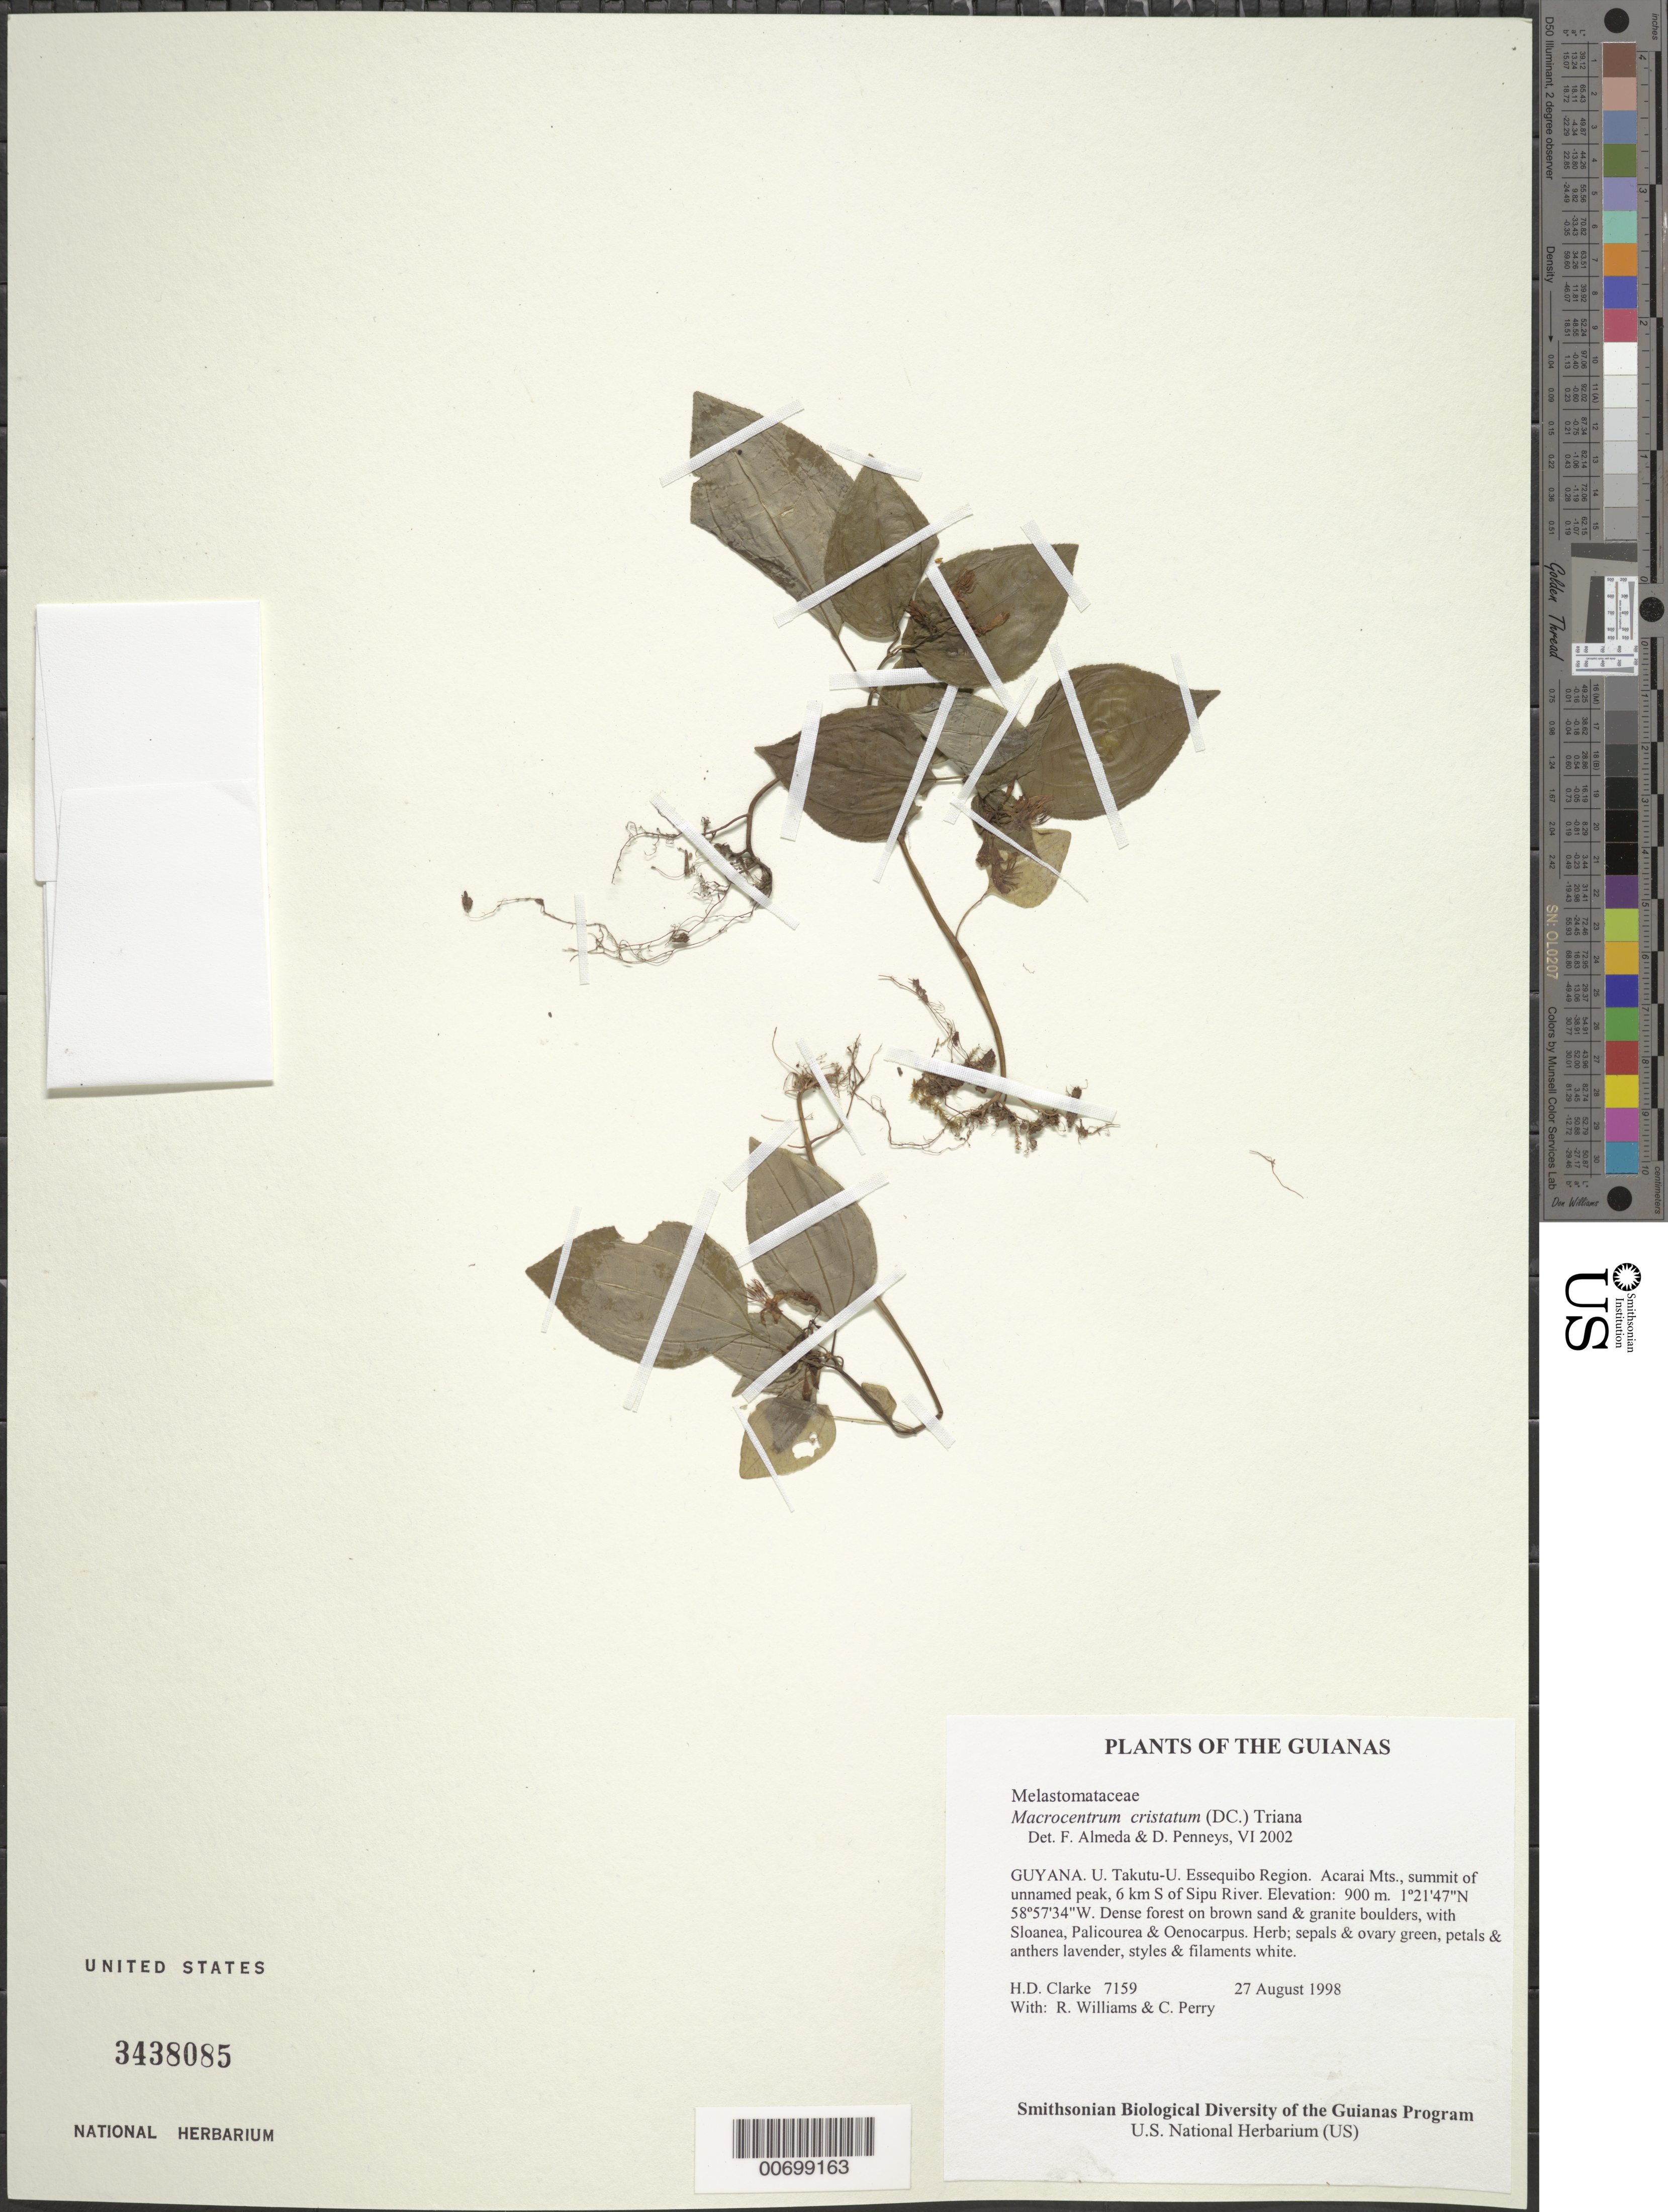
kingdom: Plantae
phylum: Tracheophyta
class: Magnoliopsida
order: Myrtales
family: Melastomataceae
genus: Macrocentrum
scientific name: Macrocentrum cristatum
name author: (DC.) Triana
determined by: Almeda, F.; Penneys, D. S.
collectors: H. D. Clarke, R. Williams & C. Perry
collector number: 7159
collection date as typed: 27 August 1998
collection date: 1998-08-27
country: Guyana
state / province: U. Takutu-U. Essequibo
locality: Acarai Mts., summit of unnamed peak, 6 km S of Sipu River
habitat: Dense forest on brown sand & granite boulders, with Sloanea, Palicourea & Oenocarpus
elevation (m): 900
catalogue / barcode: US 3438085